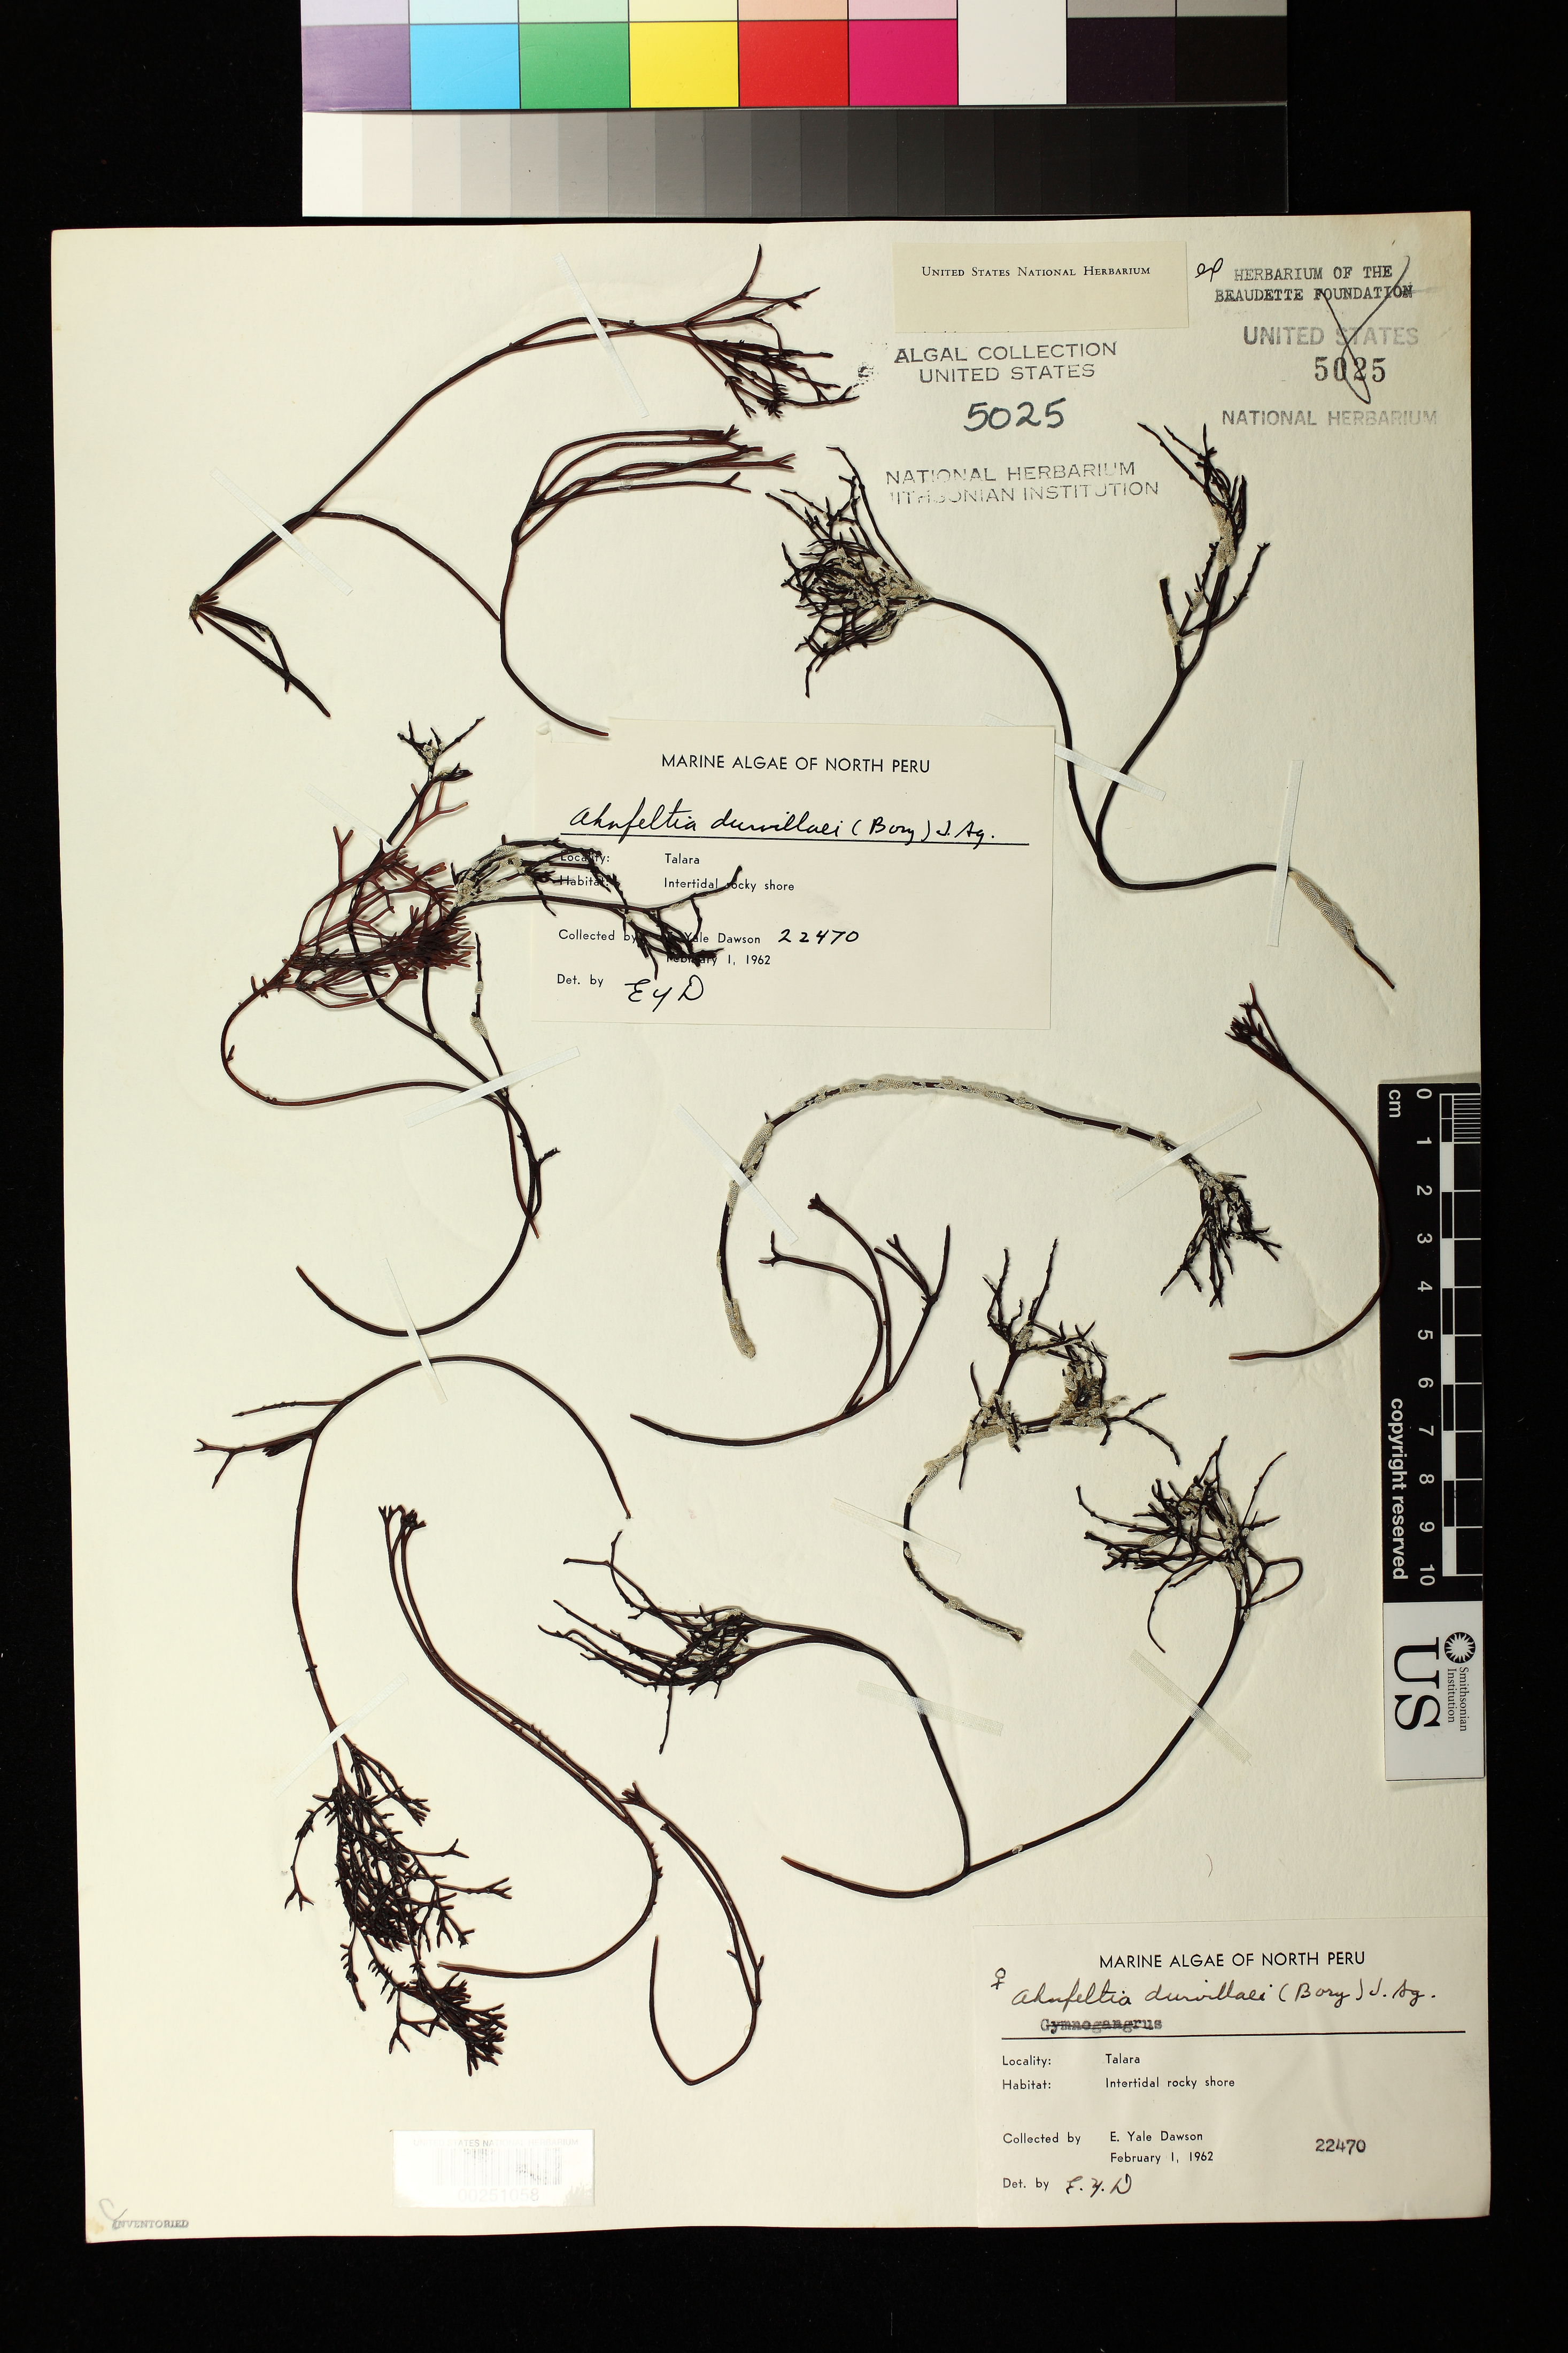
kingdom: Plantae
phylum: Rhodophyta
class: Florideophyceae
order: Gigartinales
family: Phyllophoraceae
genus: Gymnogongrus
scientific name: Gymnogongrus durvillei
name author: (Bory) M.S.Calderon & S.M. Boo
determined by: Algae name updating Project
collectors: E. Y. Dawson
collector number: EYD 22470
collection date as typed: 01 Feb 1962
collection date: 1962-02-01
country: Peru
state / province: Piura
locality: Talara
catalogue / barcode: US 5025